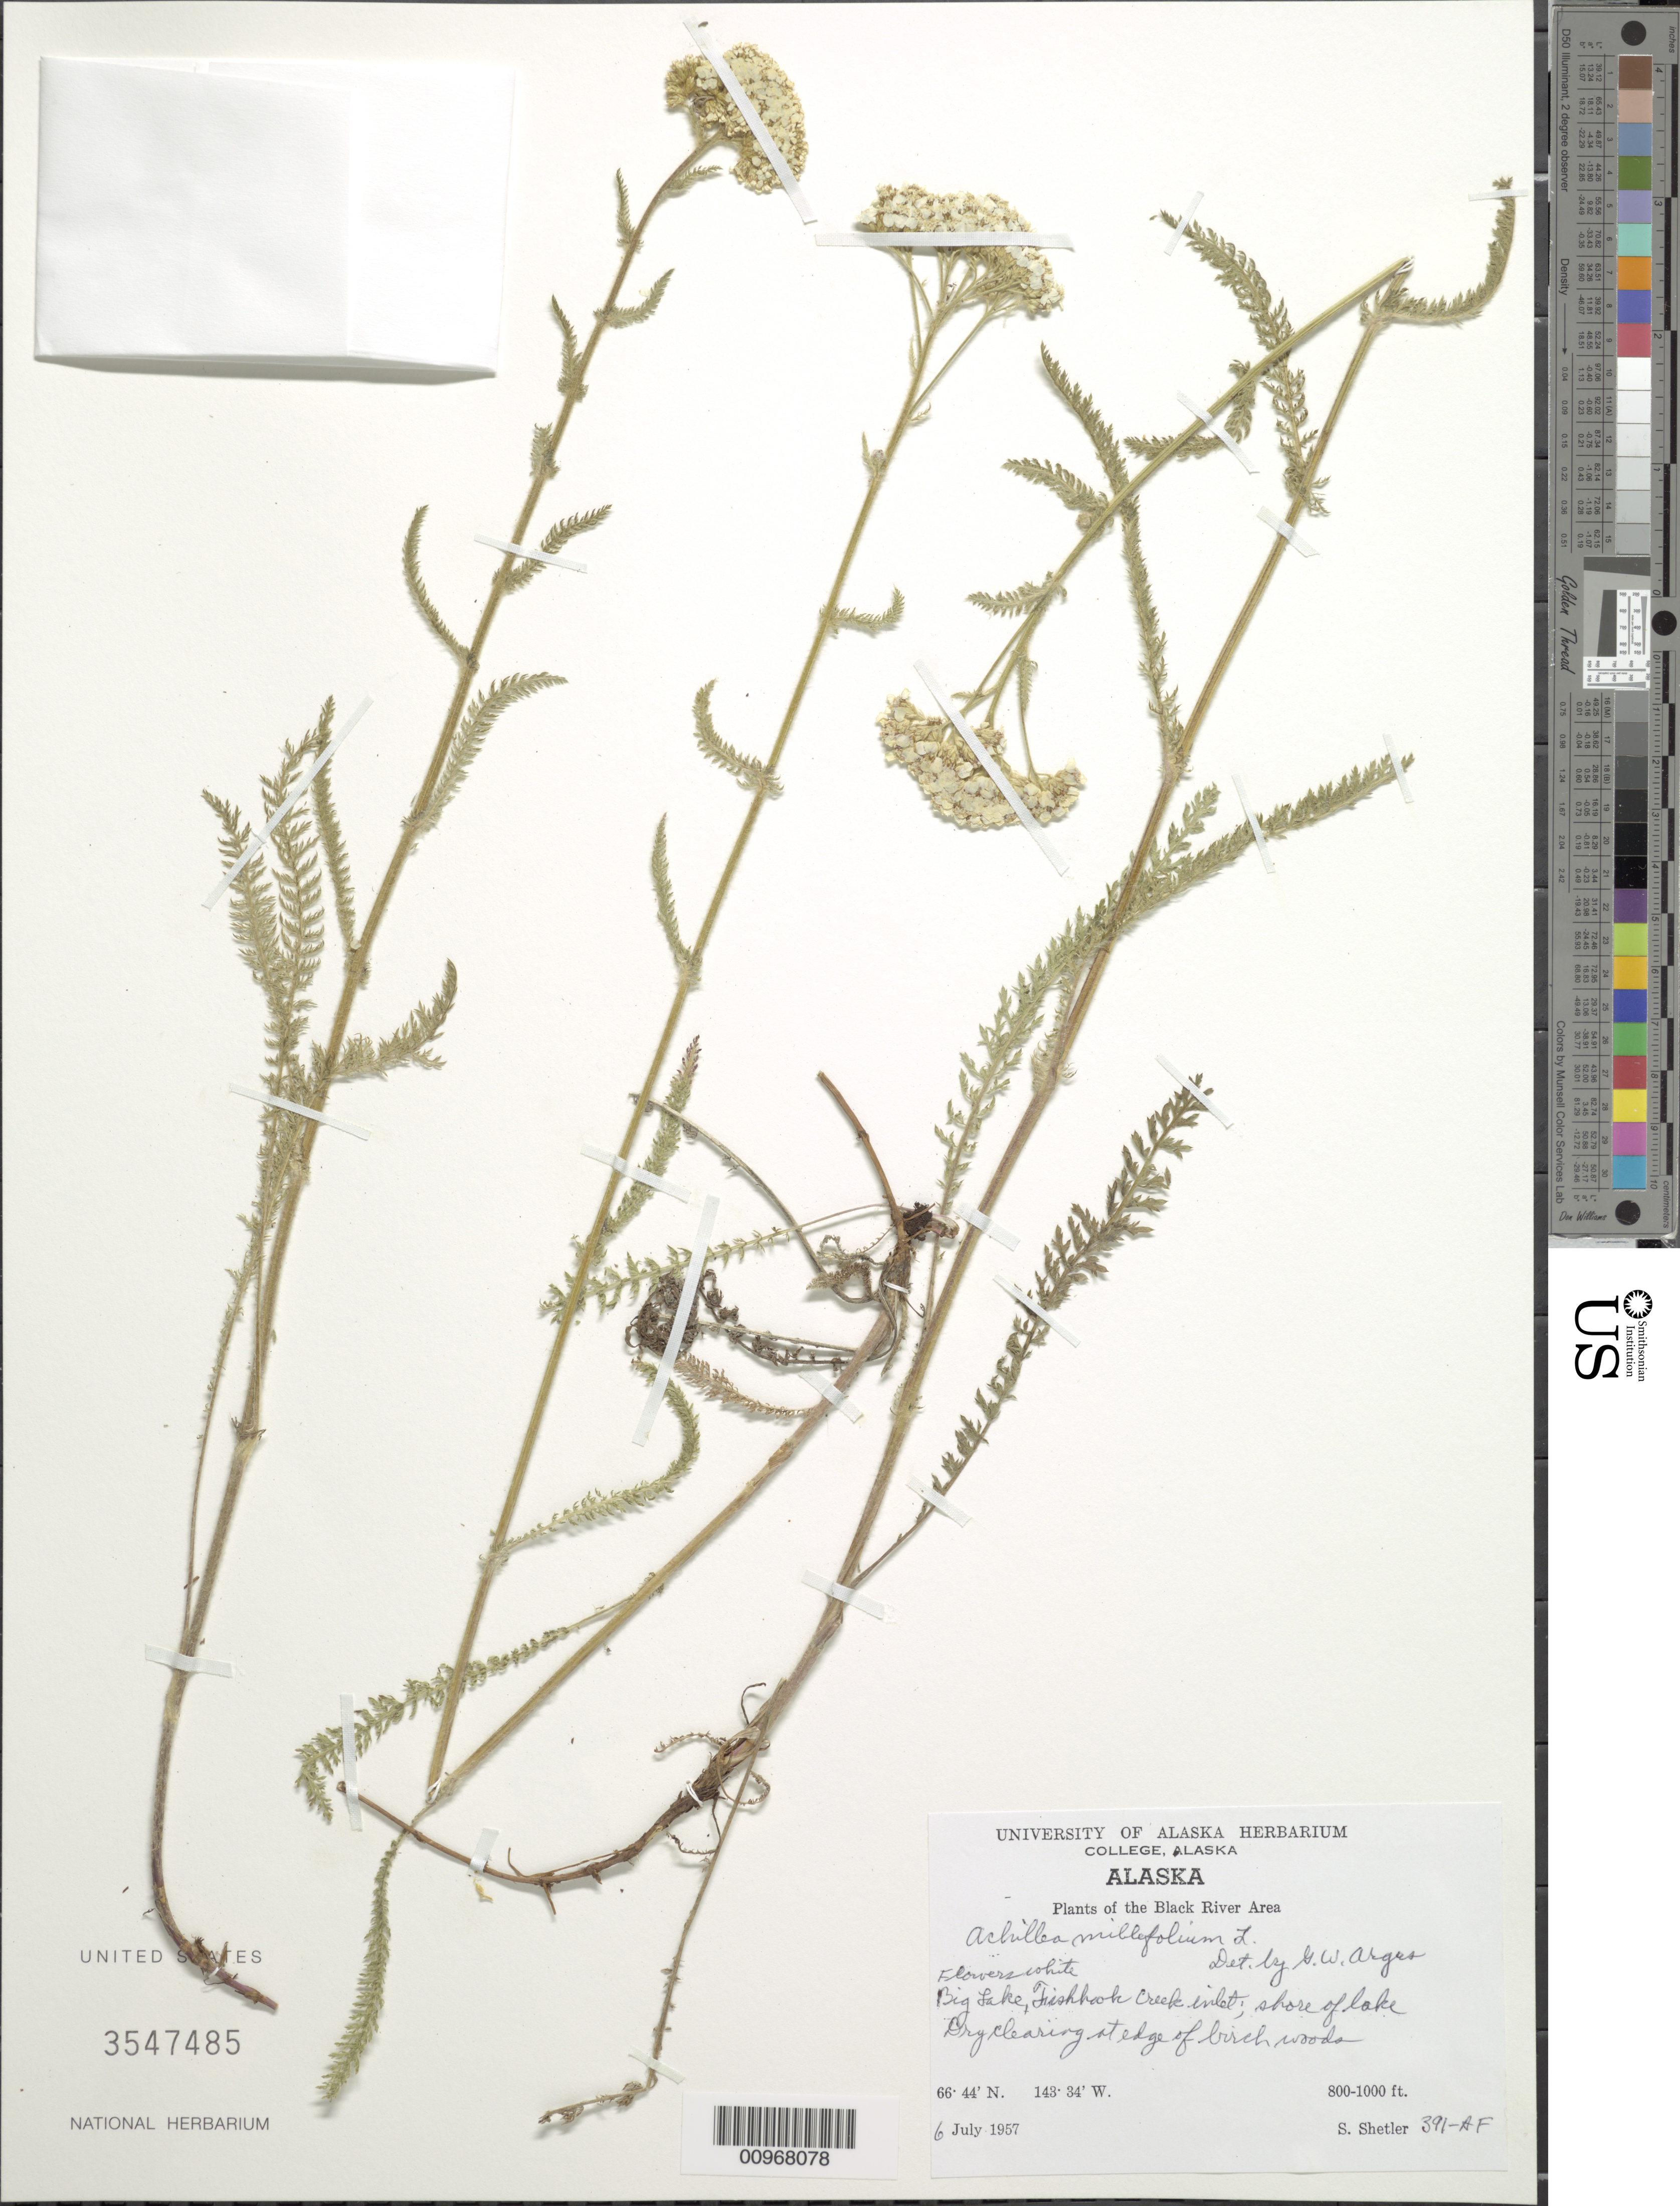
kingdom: Plantae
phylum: Tracheophyta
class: Magnoliopsida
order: Asterales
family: Asteraceae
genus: Achillea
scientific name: Achillea millefolium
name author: L.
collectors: S. Shetler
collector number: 391-AF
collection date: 1957-07-06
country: United States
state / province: Alaska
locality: The Black River Area, Big Lake, Fishhook Creek inlet; shore of lake, Dry clearing at edge of birch woods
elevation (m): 244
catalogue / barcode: US 3547485